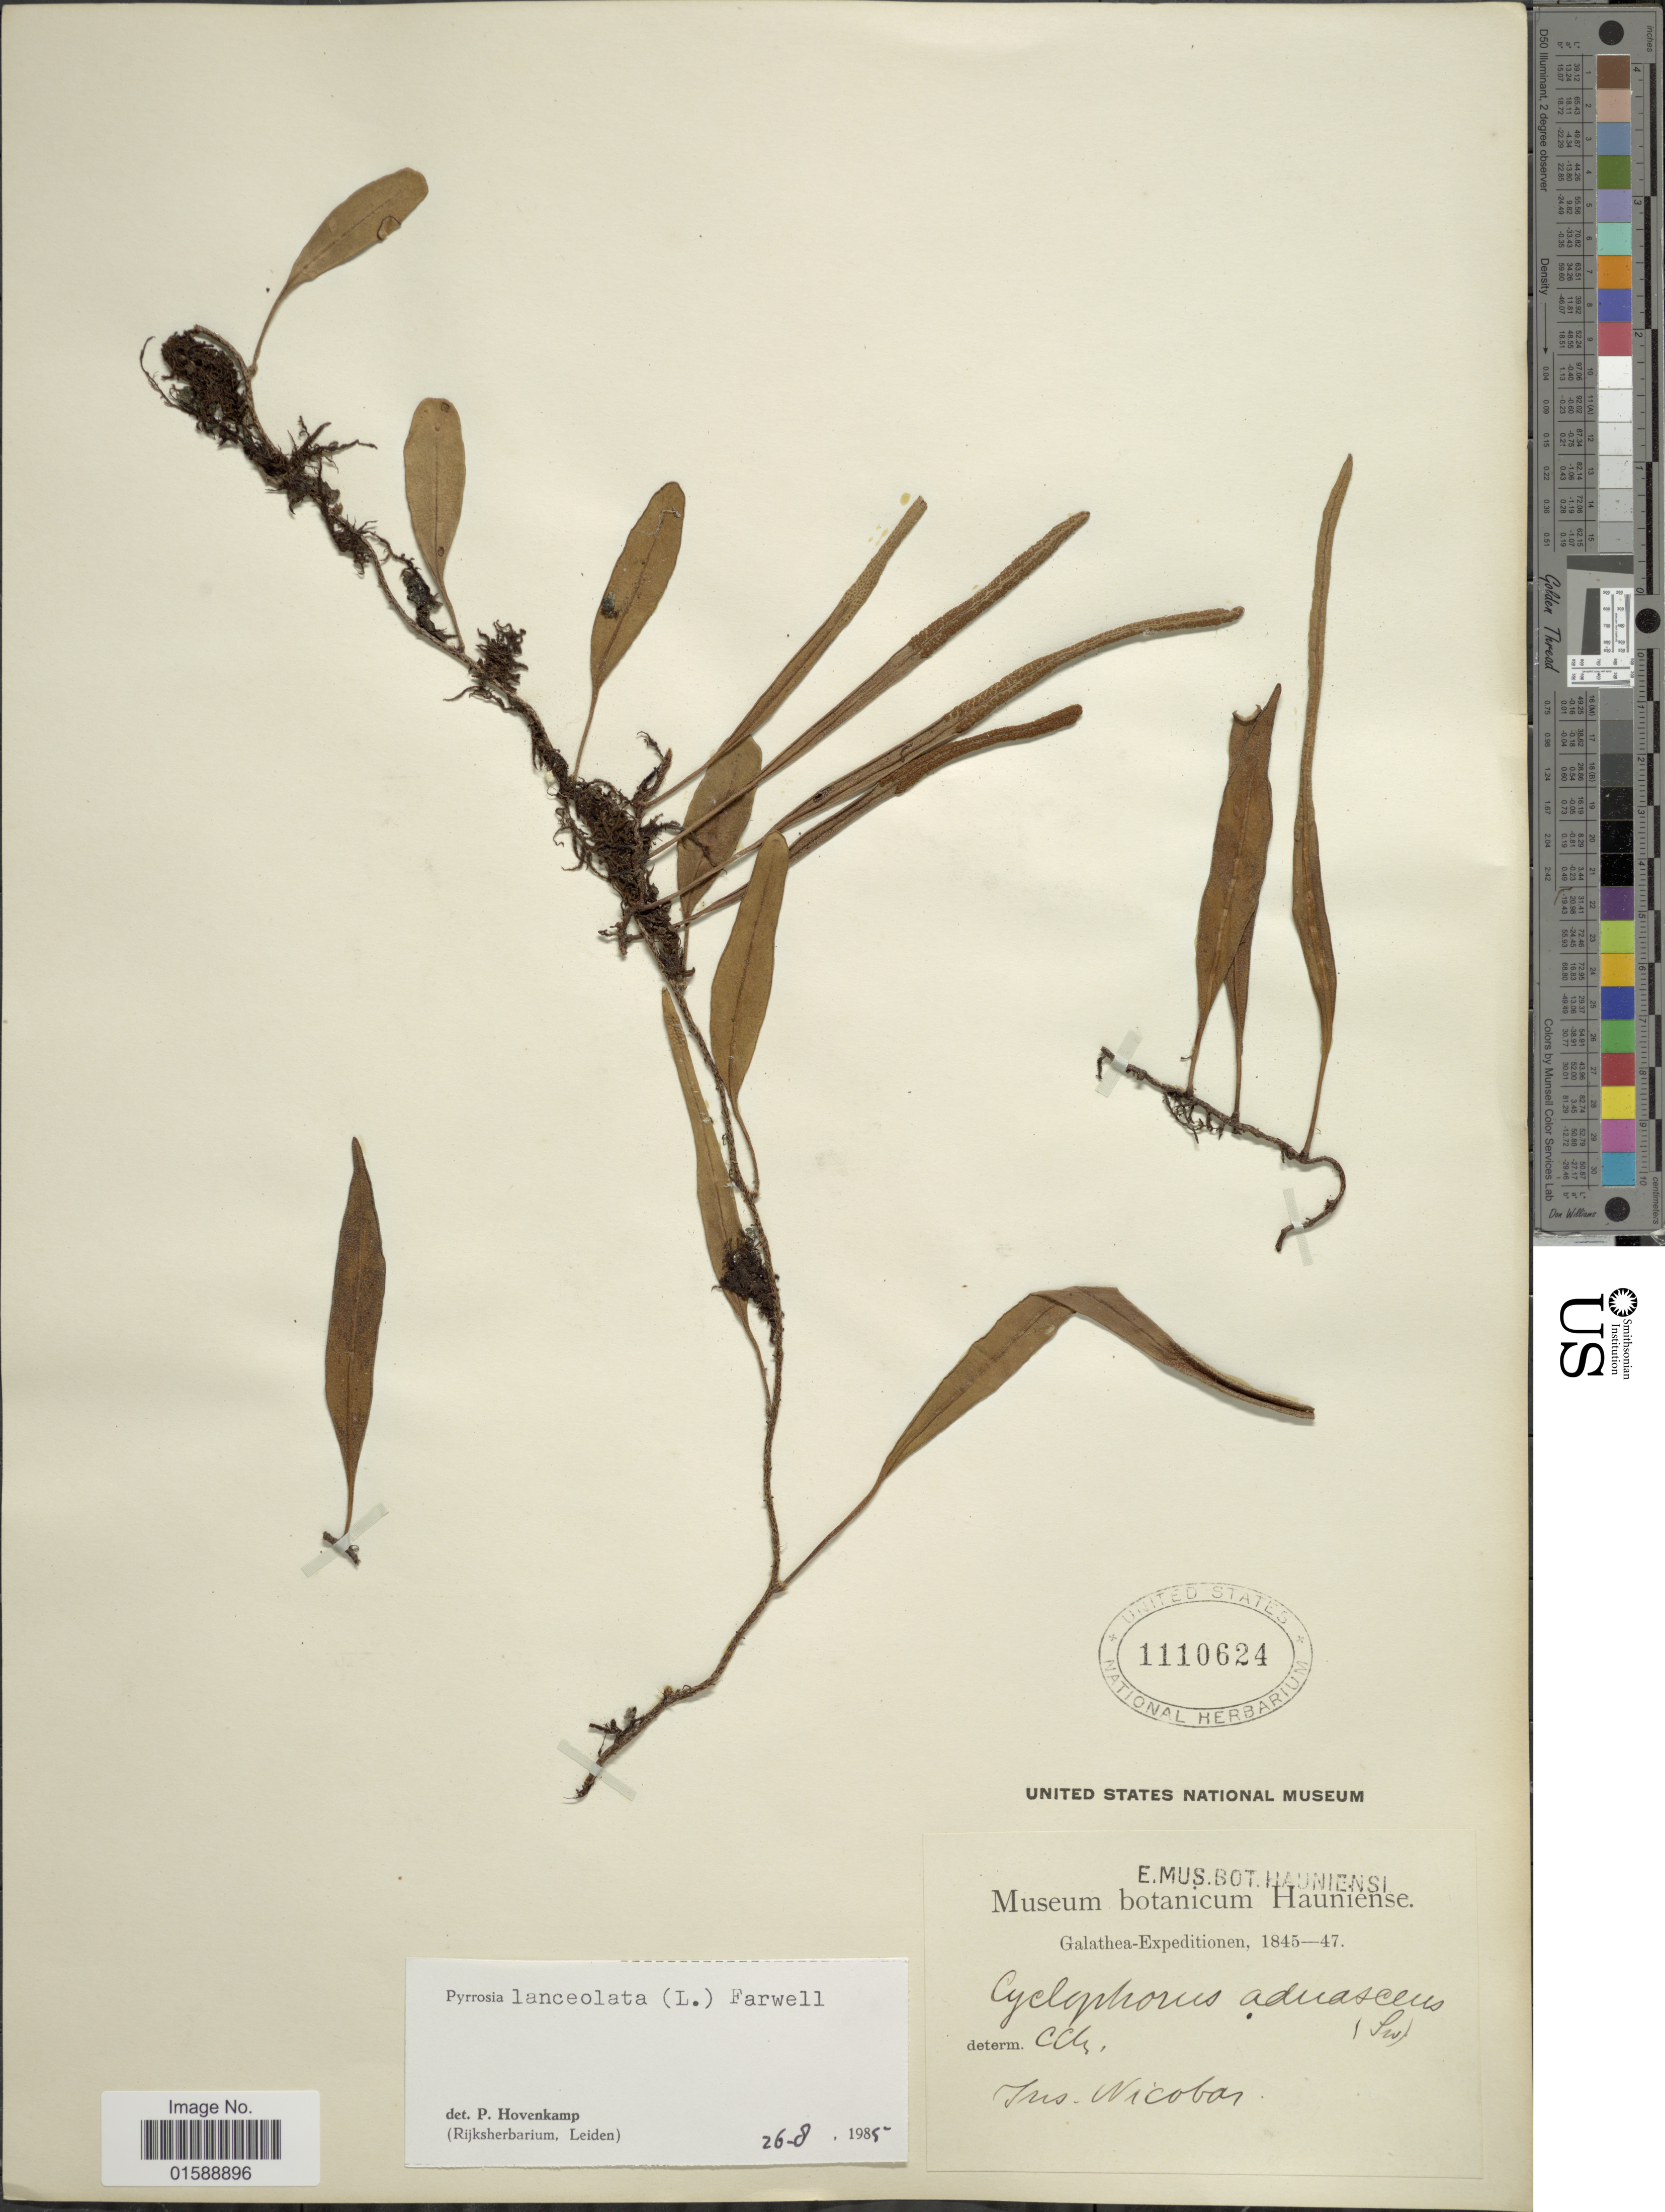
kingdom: Plantae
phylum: Tracheophyta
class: Polypodiopsida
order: Polypodiales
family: Polypodiaceae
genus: Pyrrosia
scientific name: Pyrrosia lanceolata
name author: (L.) Farw.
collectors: ex Museum Botanicum Hauniense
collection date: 1845/1847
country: India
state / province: Andaman and Nicobar Islands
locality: Galathea. Ins. Nicobar [unsure placement]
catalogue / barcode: US 1110624